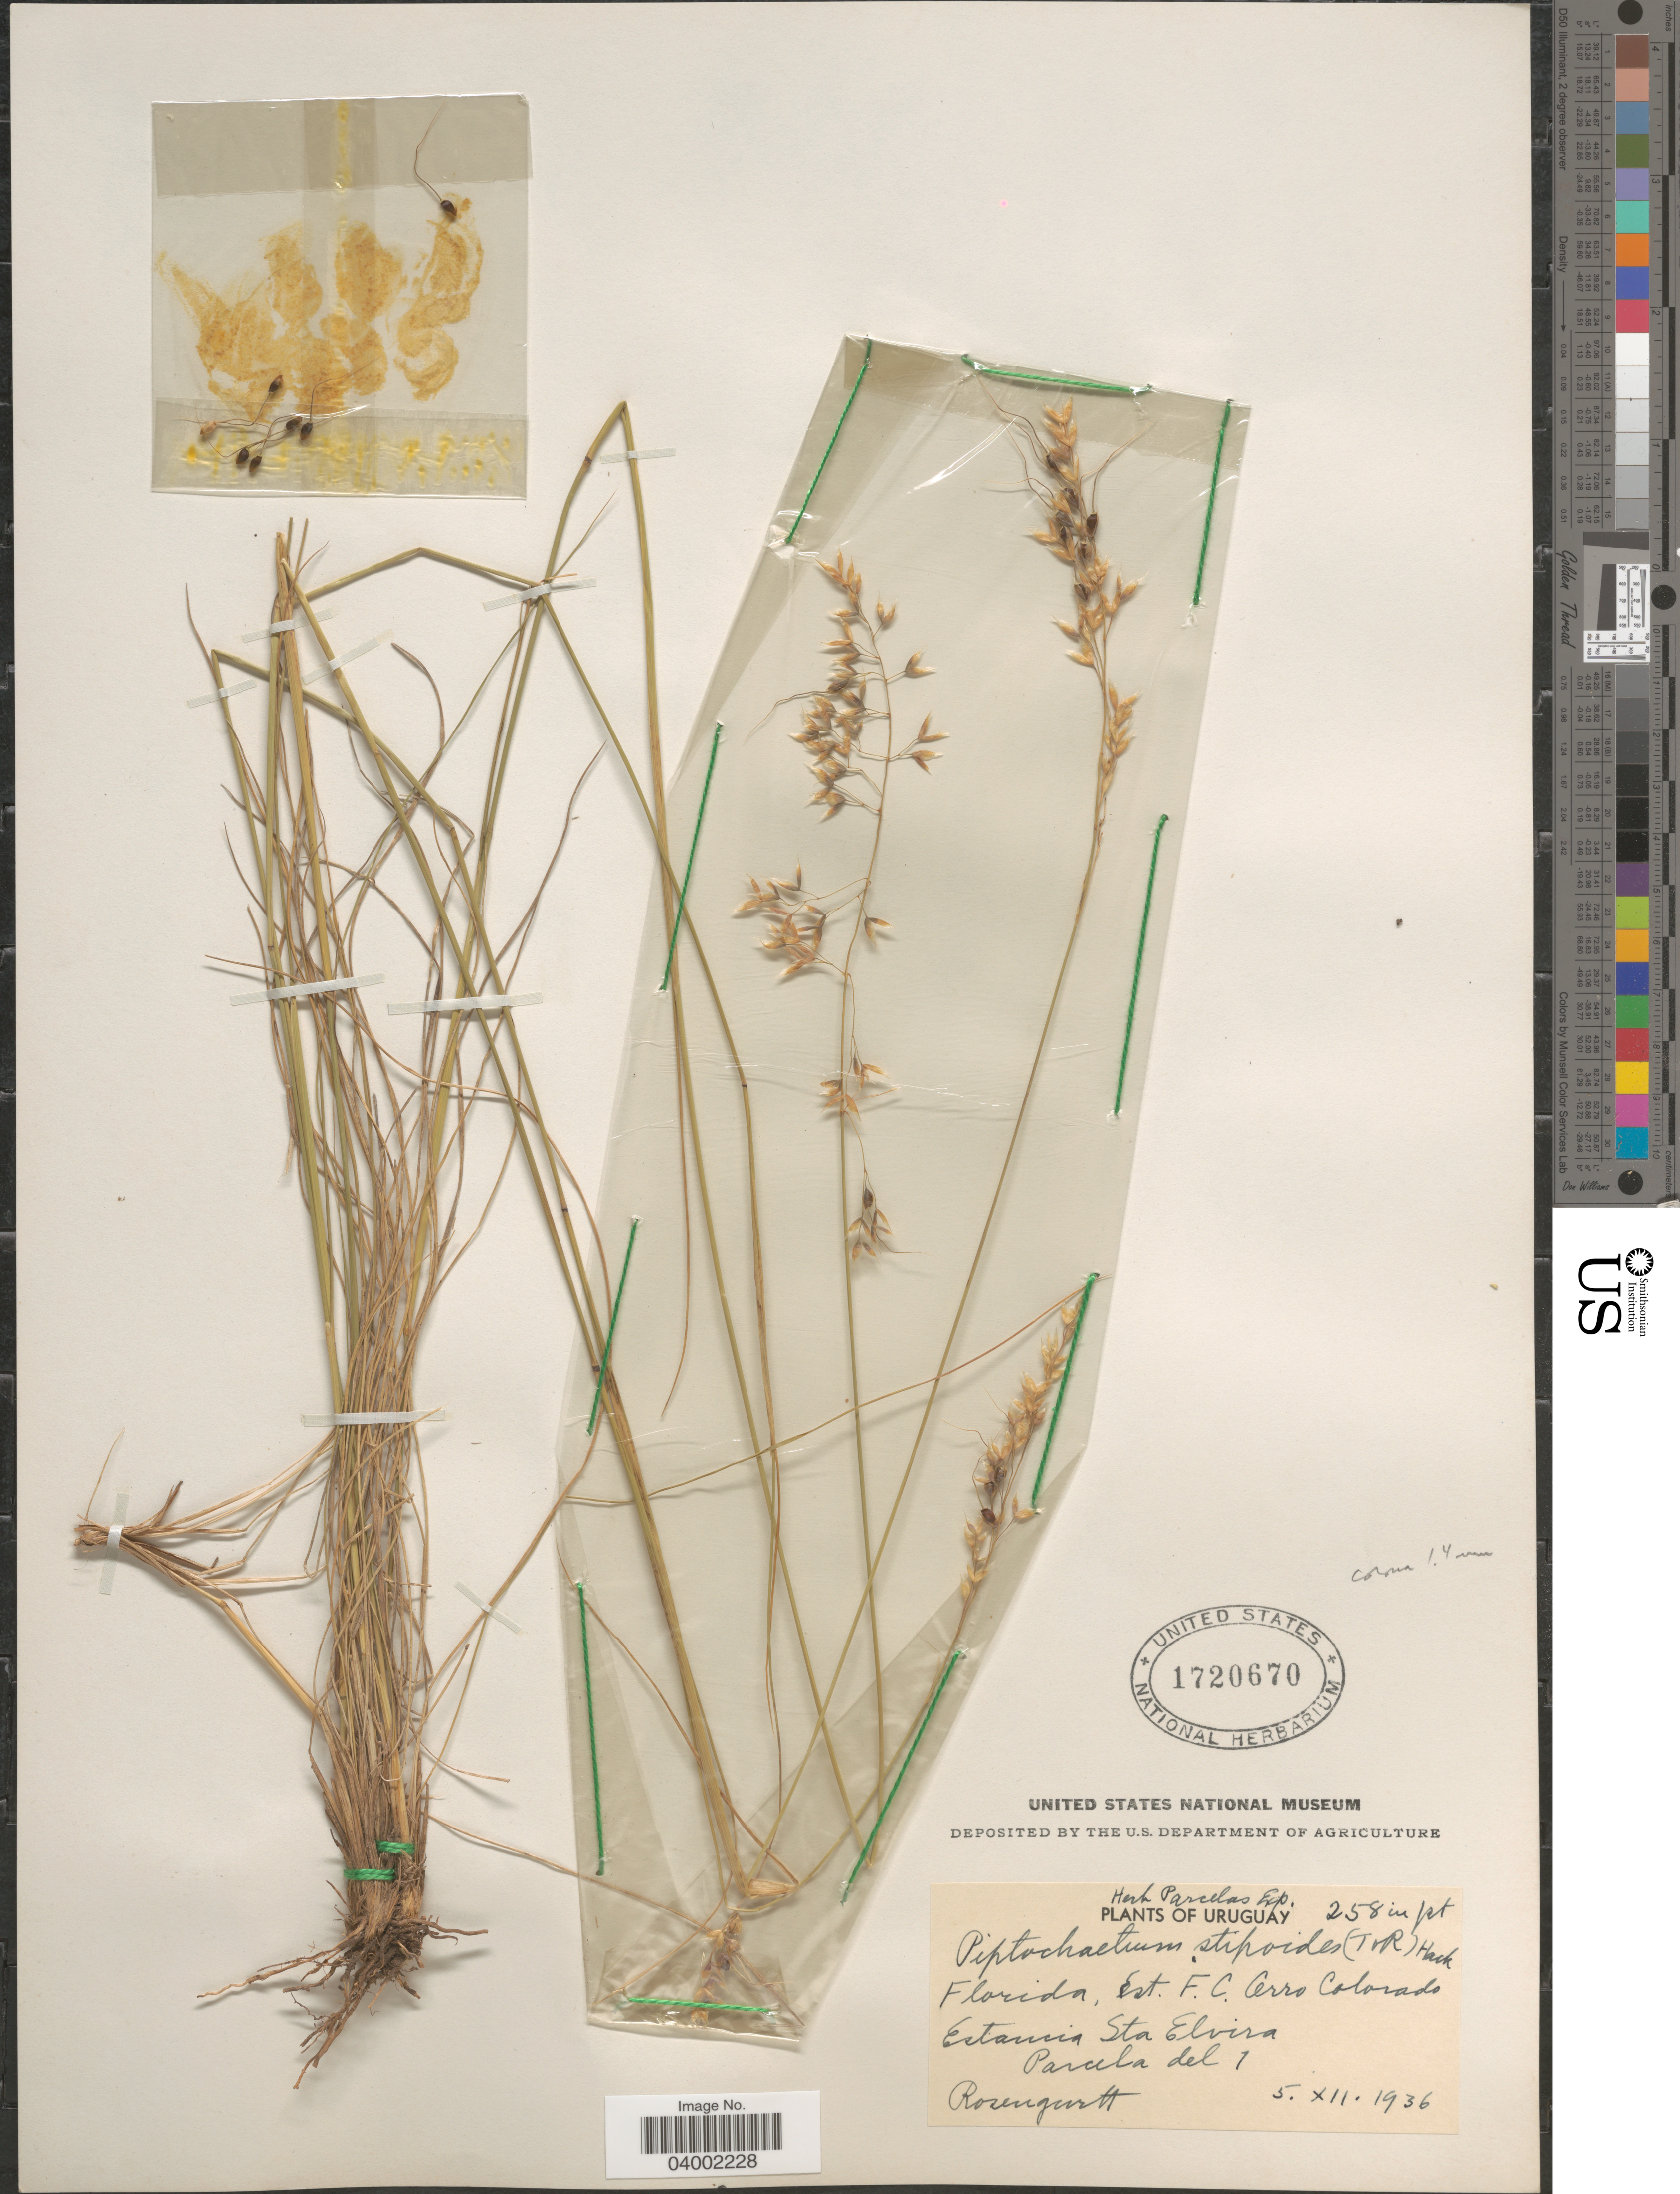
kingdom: Plantae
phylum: Tracheophyta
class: Liliopsida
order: Poales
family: Poaceae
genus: Piptochaetium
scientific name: Piptochaetium stipoides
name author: (Trin. & Rupr.) Hack. & Arechav.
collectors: Rosengurtt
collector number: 258?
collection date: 1936-12-05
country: Uruguay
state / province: Florida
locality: Est. F. C. Cerro Colorado. Estancia Sta Elvira. Parcela del 1.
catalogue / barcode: US 1720670